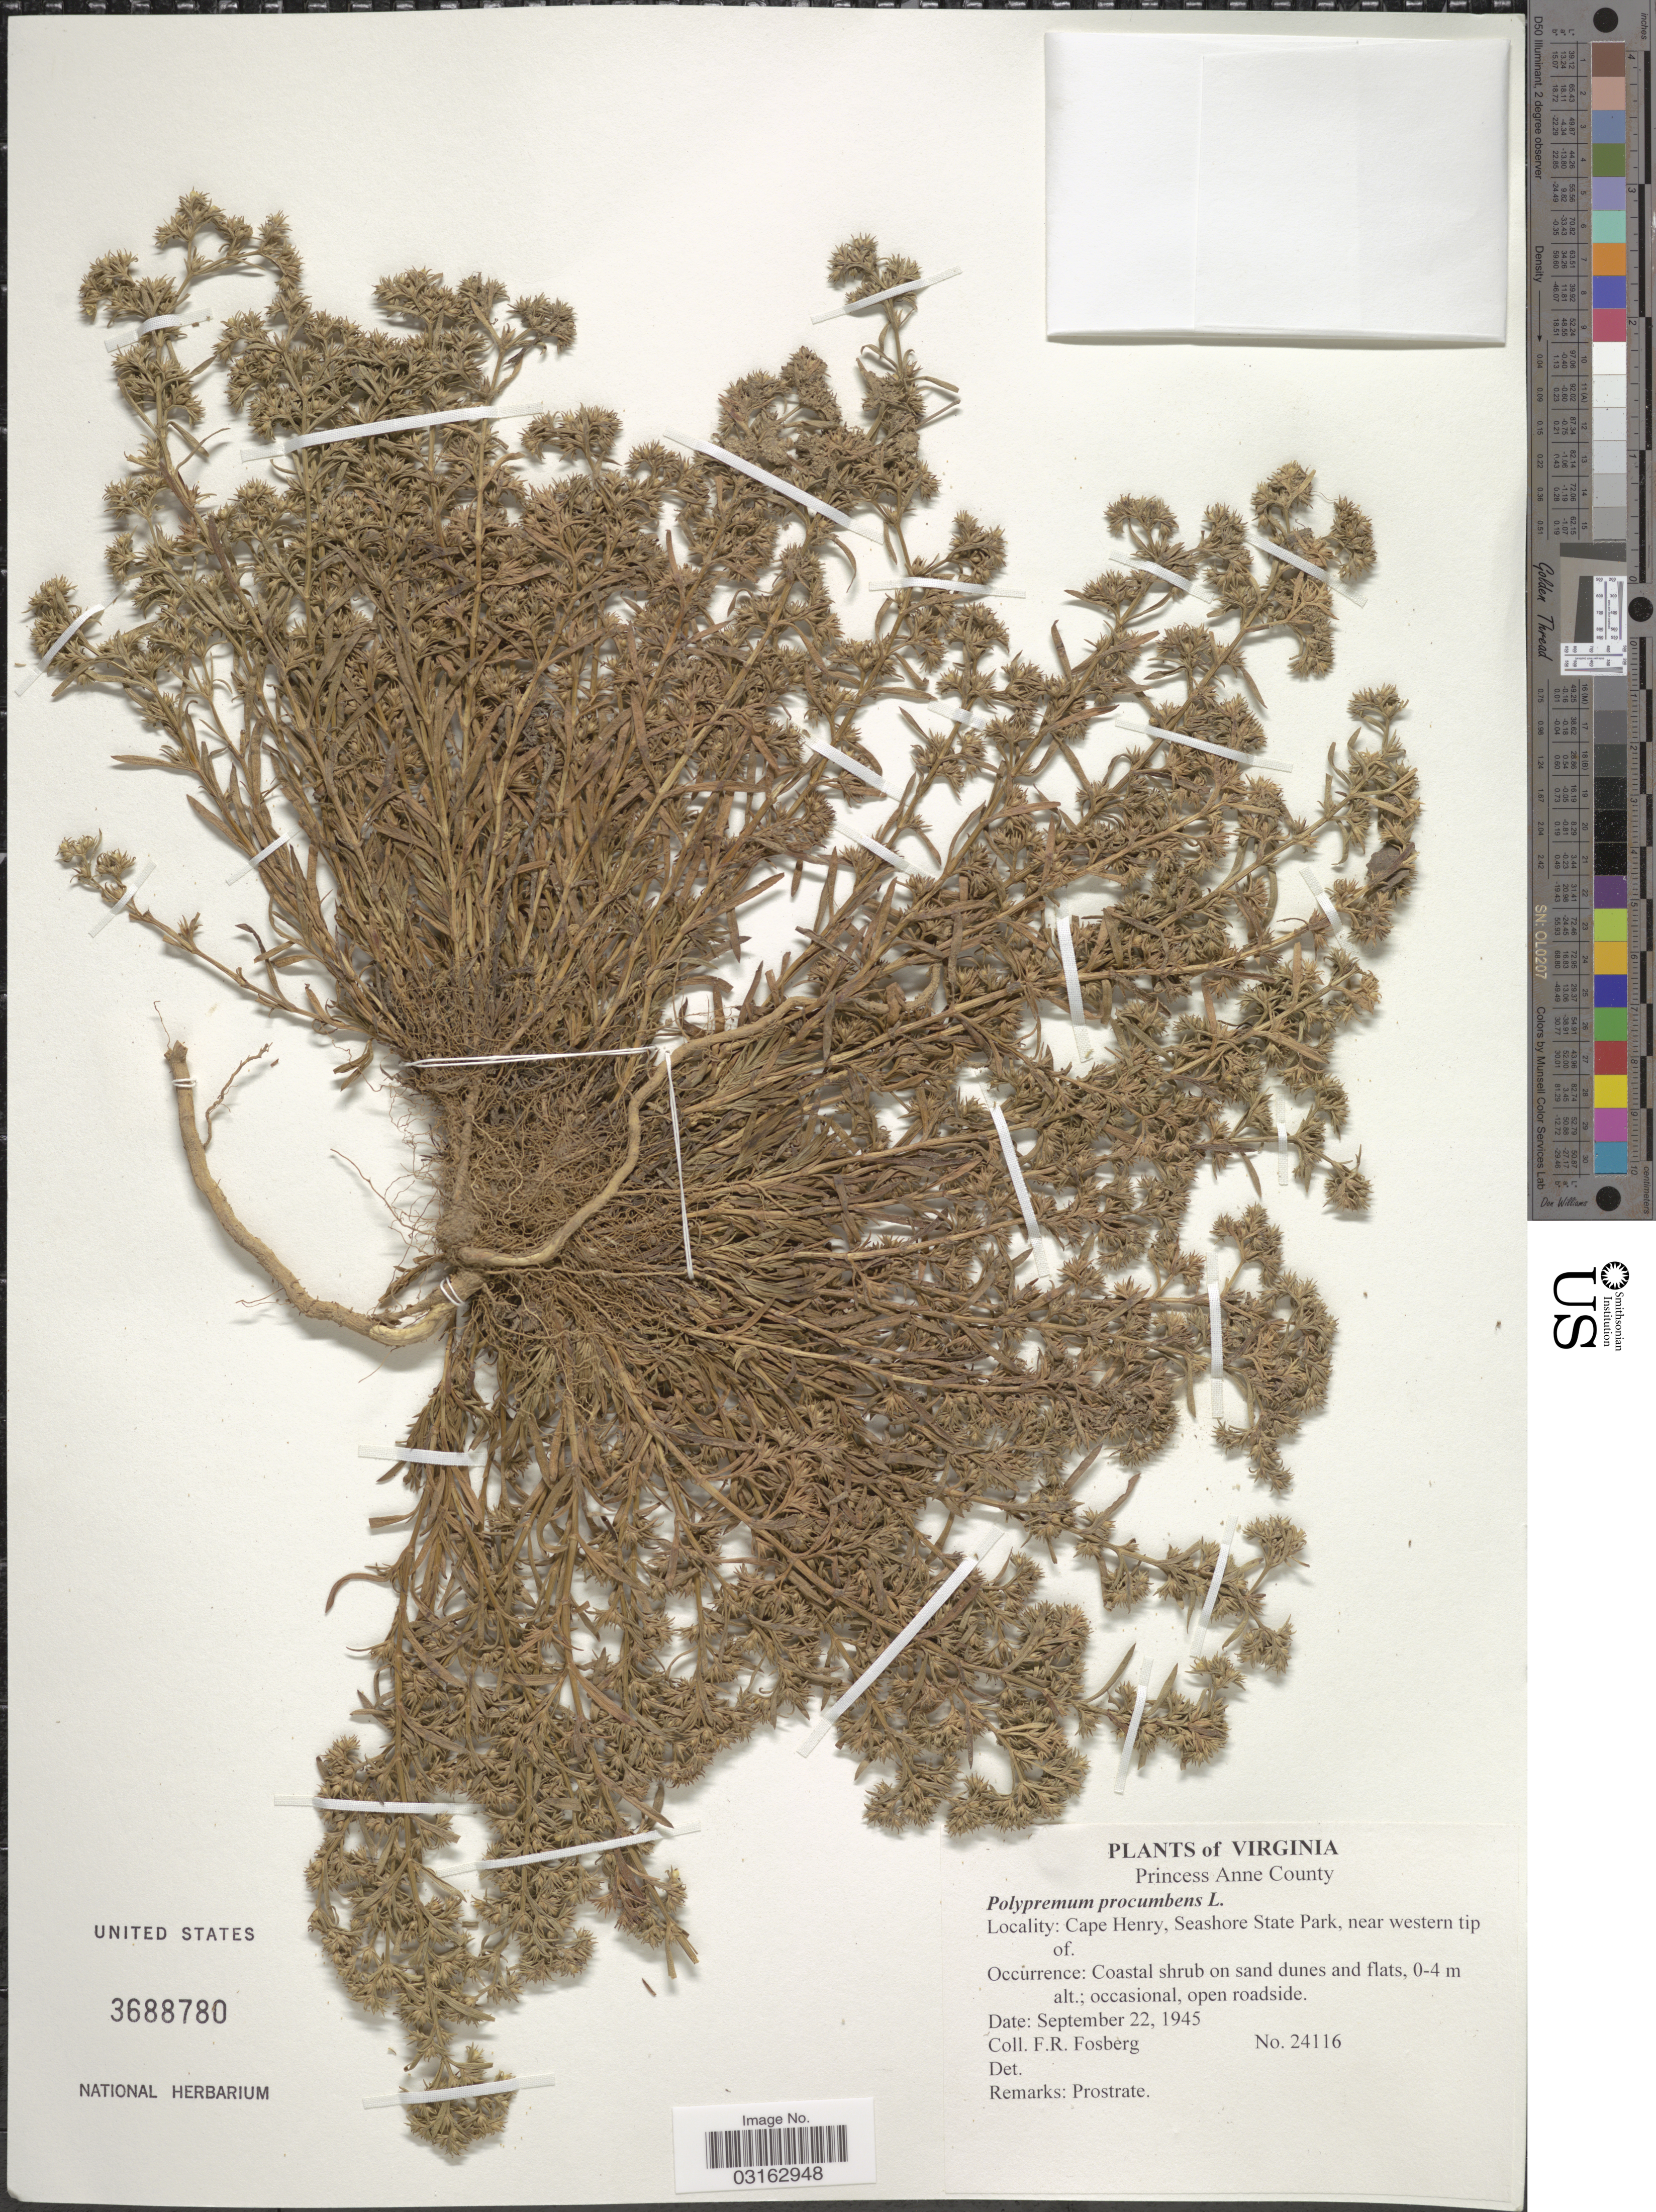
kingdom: Plantae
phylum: Tracheophyta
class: Magnoliopsida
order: Lamiales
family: Tetrachondraceae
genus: Polypremum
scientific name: Polypremum procumbens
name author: L.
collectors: F. R. Fosberg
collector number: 24116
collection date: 1945-09-22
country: United States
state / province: Virginia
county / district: City of Virginia Beach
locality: Princess Anne (=historic county name)County, Cape Henry, Seashore State Park, near western tip of.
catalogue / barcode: US 3688780